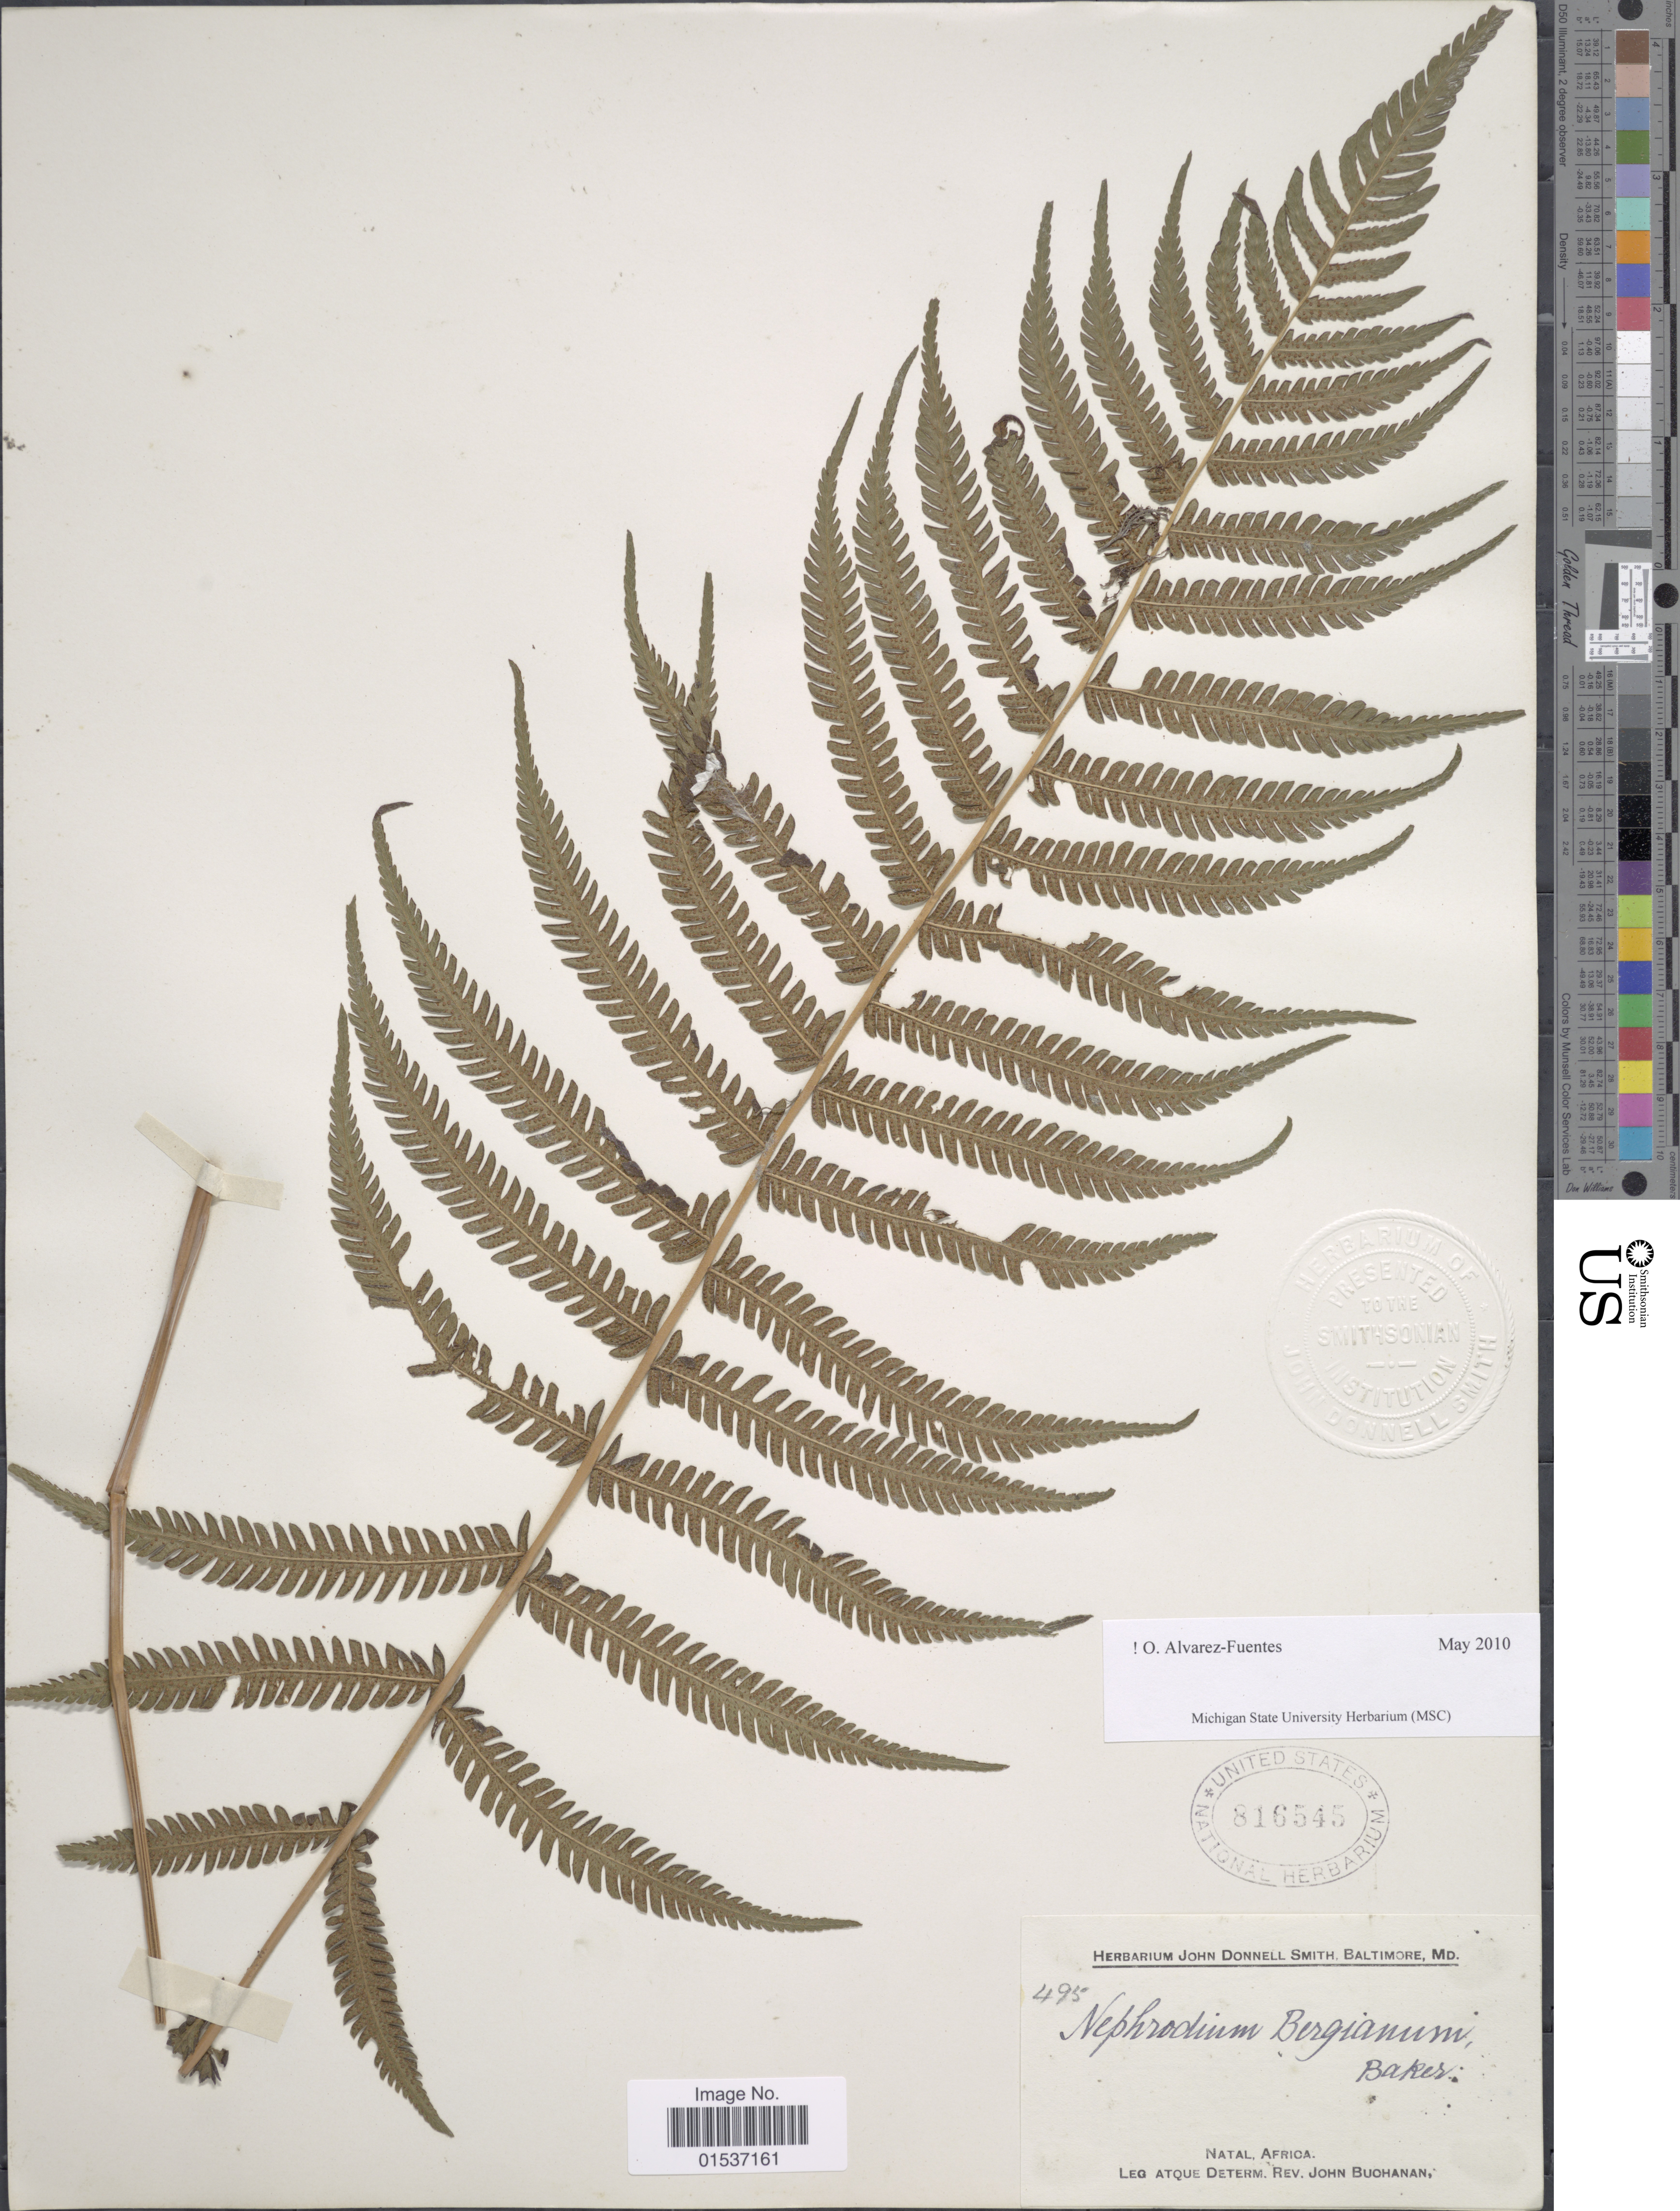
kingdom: Plantae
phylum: Tracheophyta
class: Polypodiopsida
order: Polypodiales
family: Thelypteridaceae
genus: Thelypteris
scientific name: Thelypteris bergiana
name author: (Schltdl.) Ching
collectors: J. Buchanan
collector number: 495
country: South Africa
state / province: KwaZulu-Natal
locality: Natal, Africa.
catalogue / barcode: US 816545